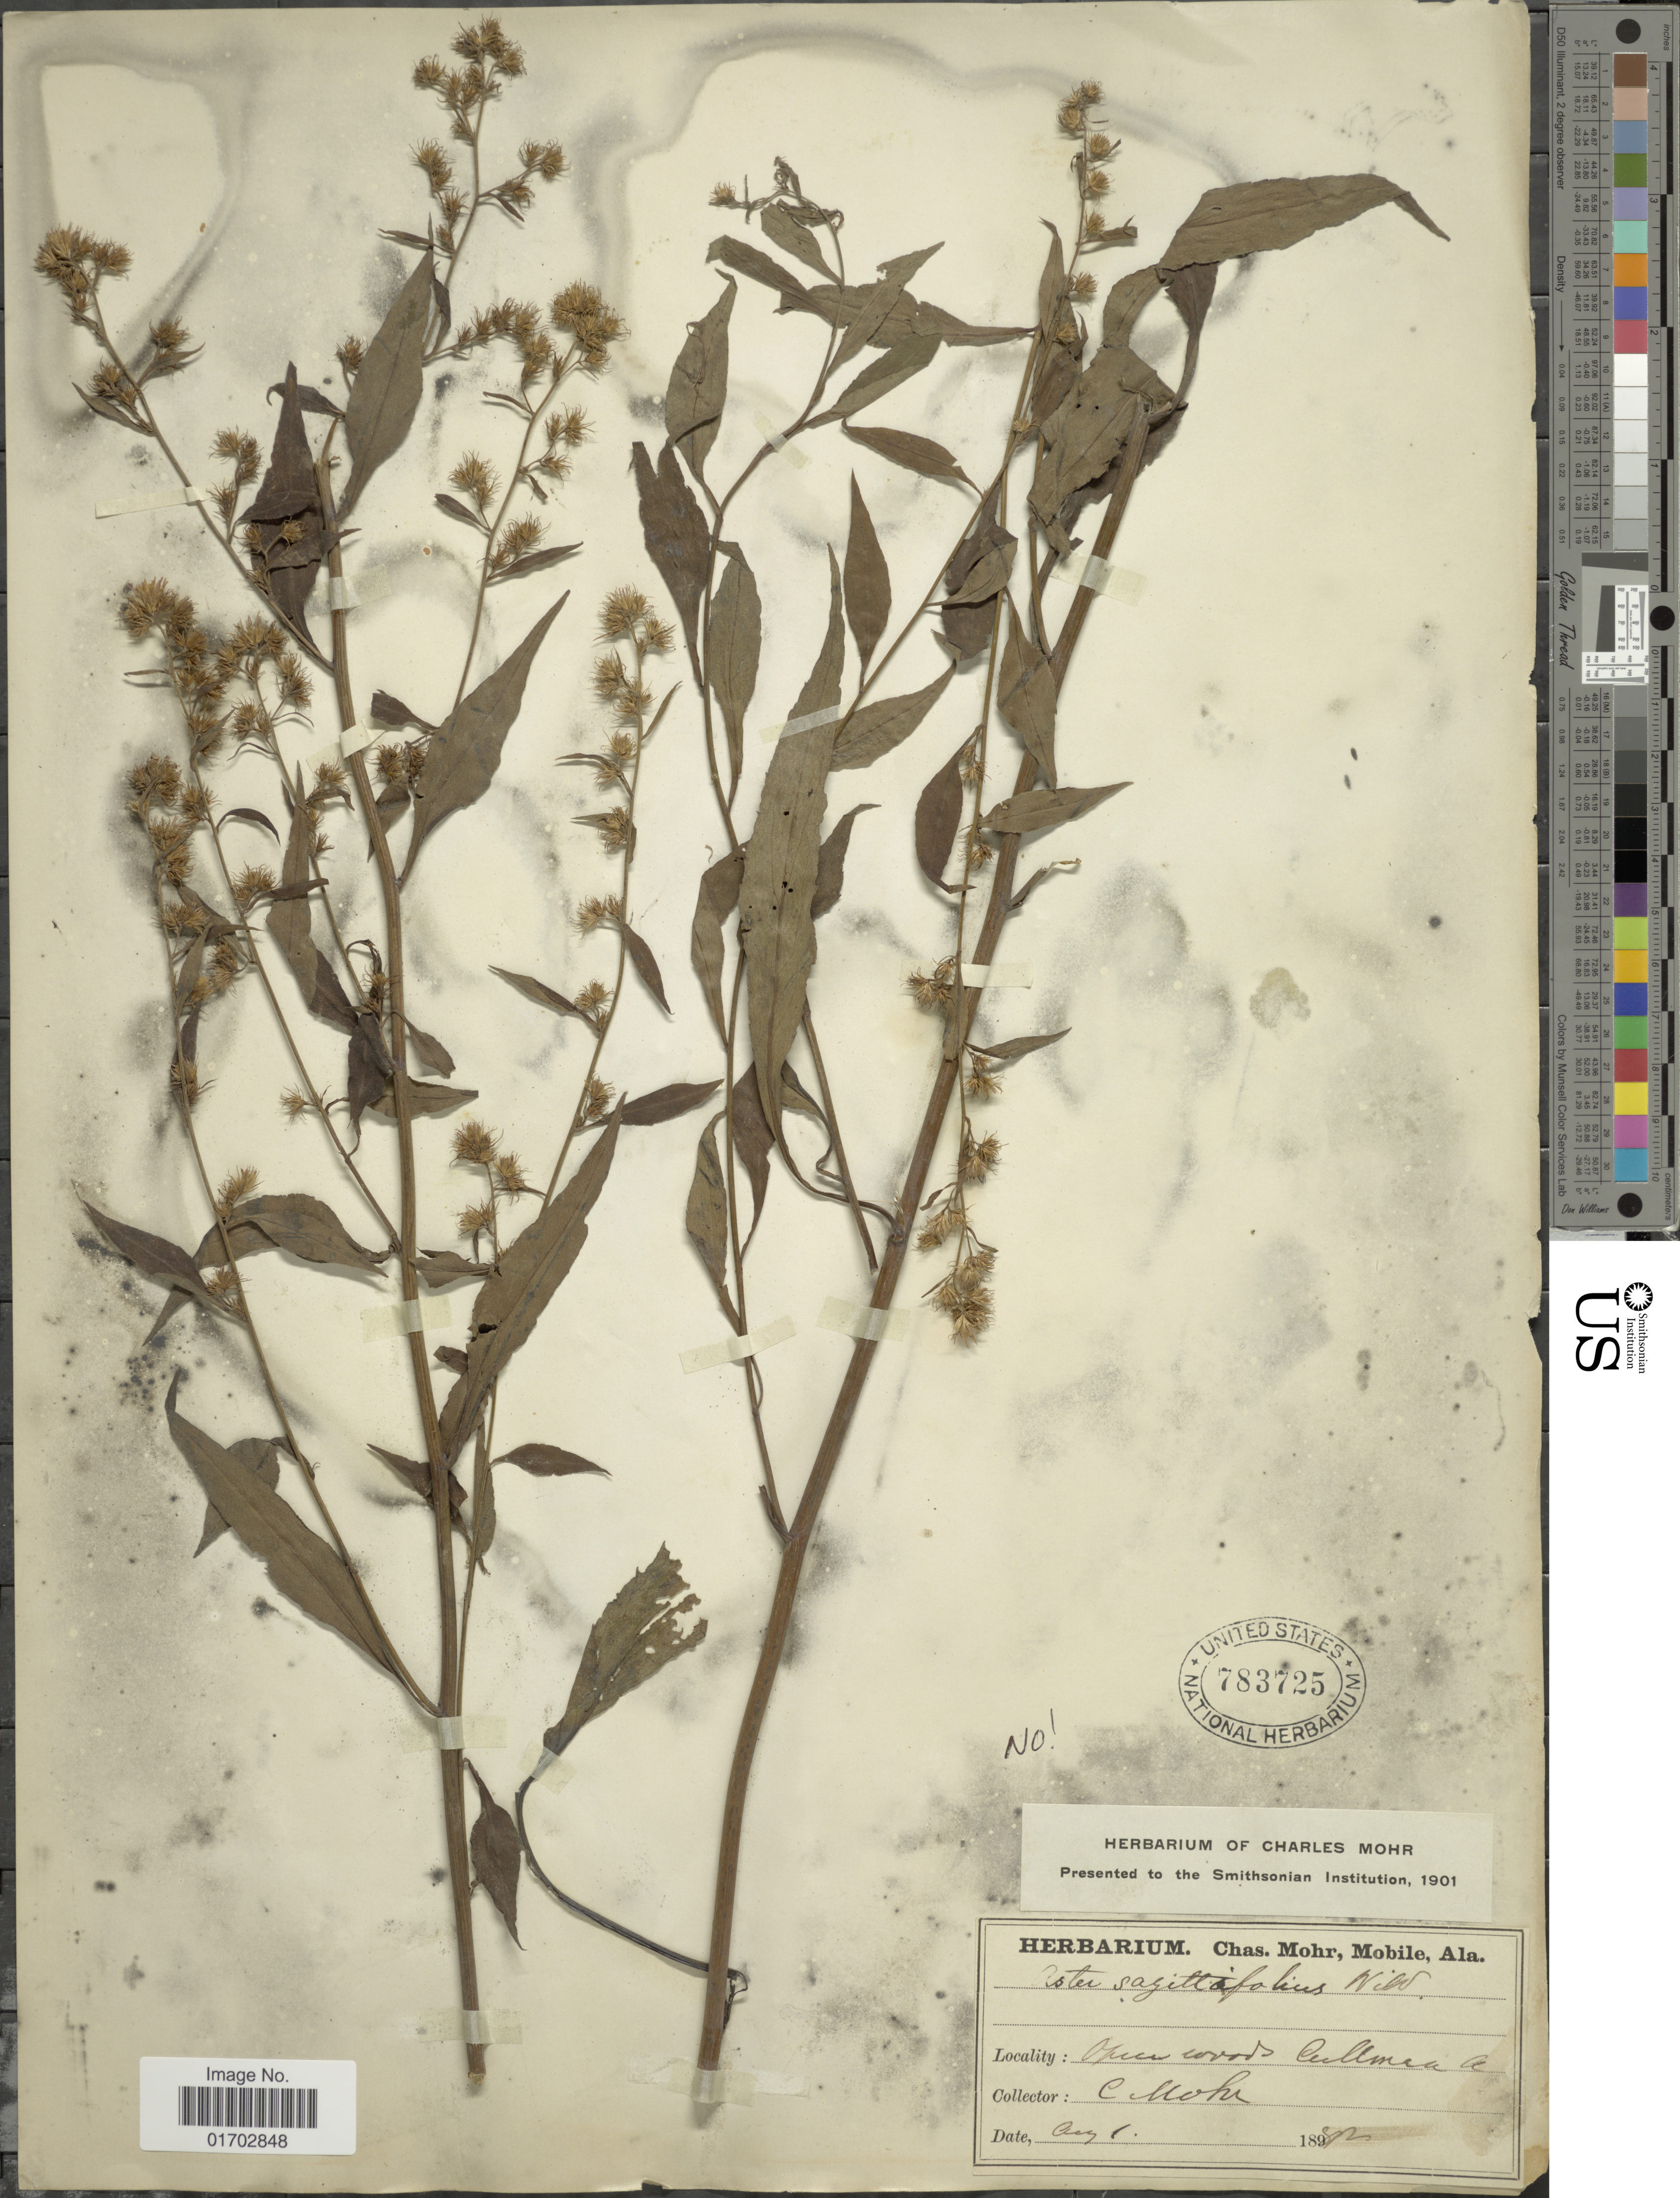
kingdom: Plantae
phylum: Tracheophyta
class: Magnoliopsida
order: Asterales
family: Asteraceae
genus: Symphyotrichum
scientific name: Symphyotrichum sagittifolium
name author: (Wedem. ex Willd.) G.L. Nesom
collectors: C. T. Mohr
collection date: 1892-08-01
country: United States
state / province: Alabama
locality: Cullmen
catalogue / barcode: US 783725